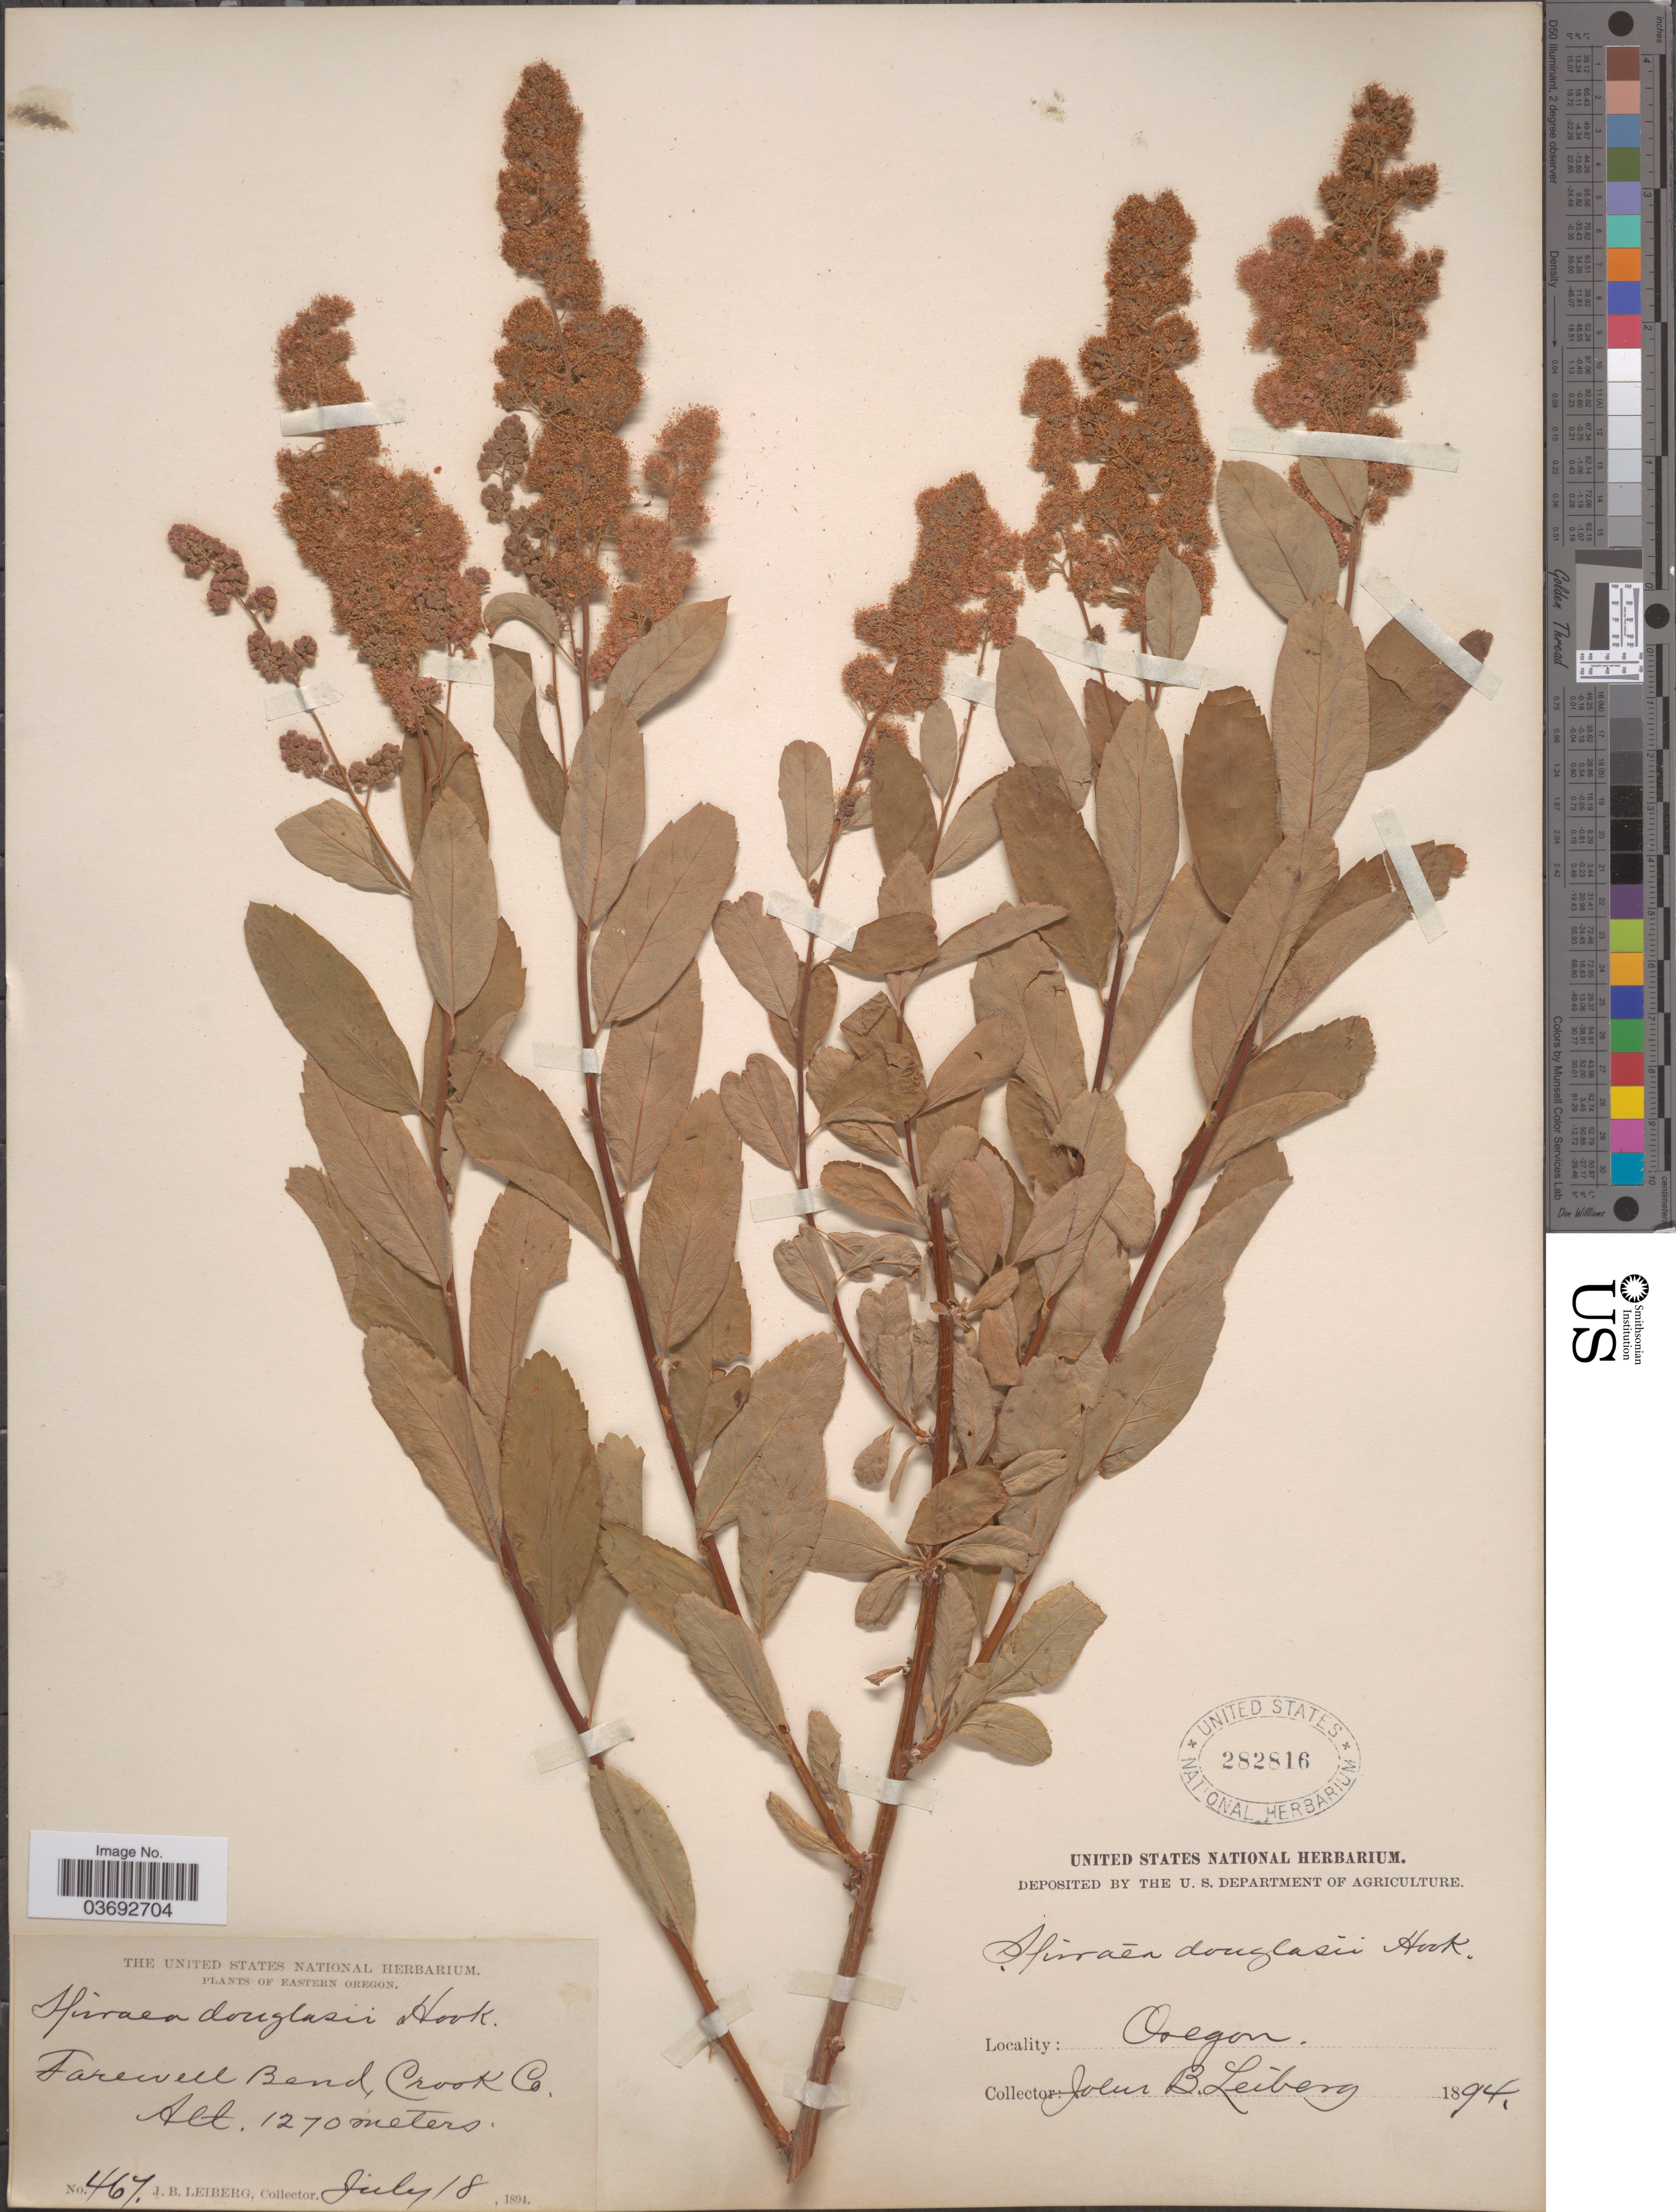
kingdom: Plantae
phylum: Tracheophyta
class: Magnoliopsida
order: Rosales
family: Rosaceae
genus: Spiraea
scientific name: Spiraea menziesii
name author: Hook.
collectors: J. B. Leiberg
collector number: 467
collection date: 1894-07-18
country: United States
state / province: Oregon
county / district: Crook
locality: Eastern Oregon. Farewell Bend, Crook Co.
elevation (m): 1270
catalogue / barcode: US 282816